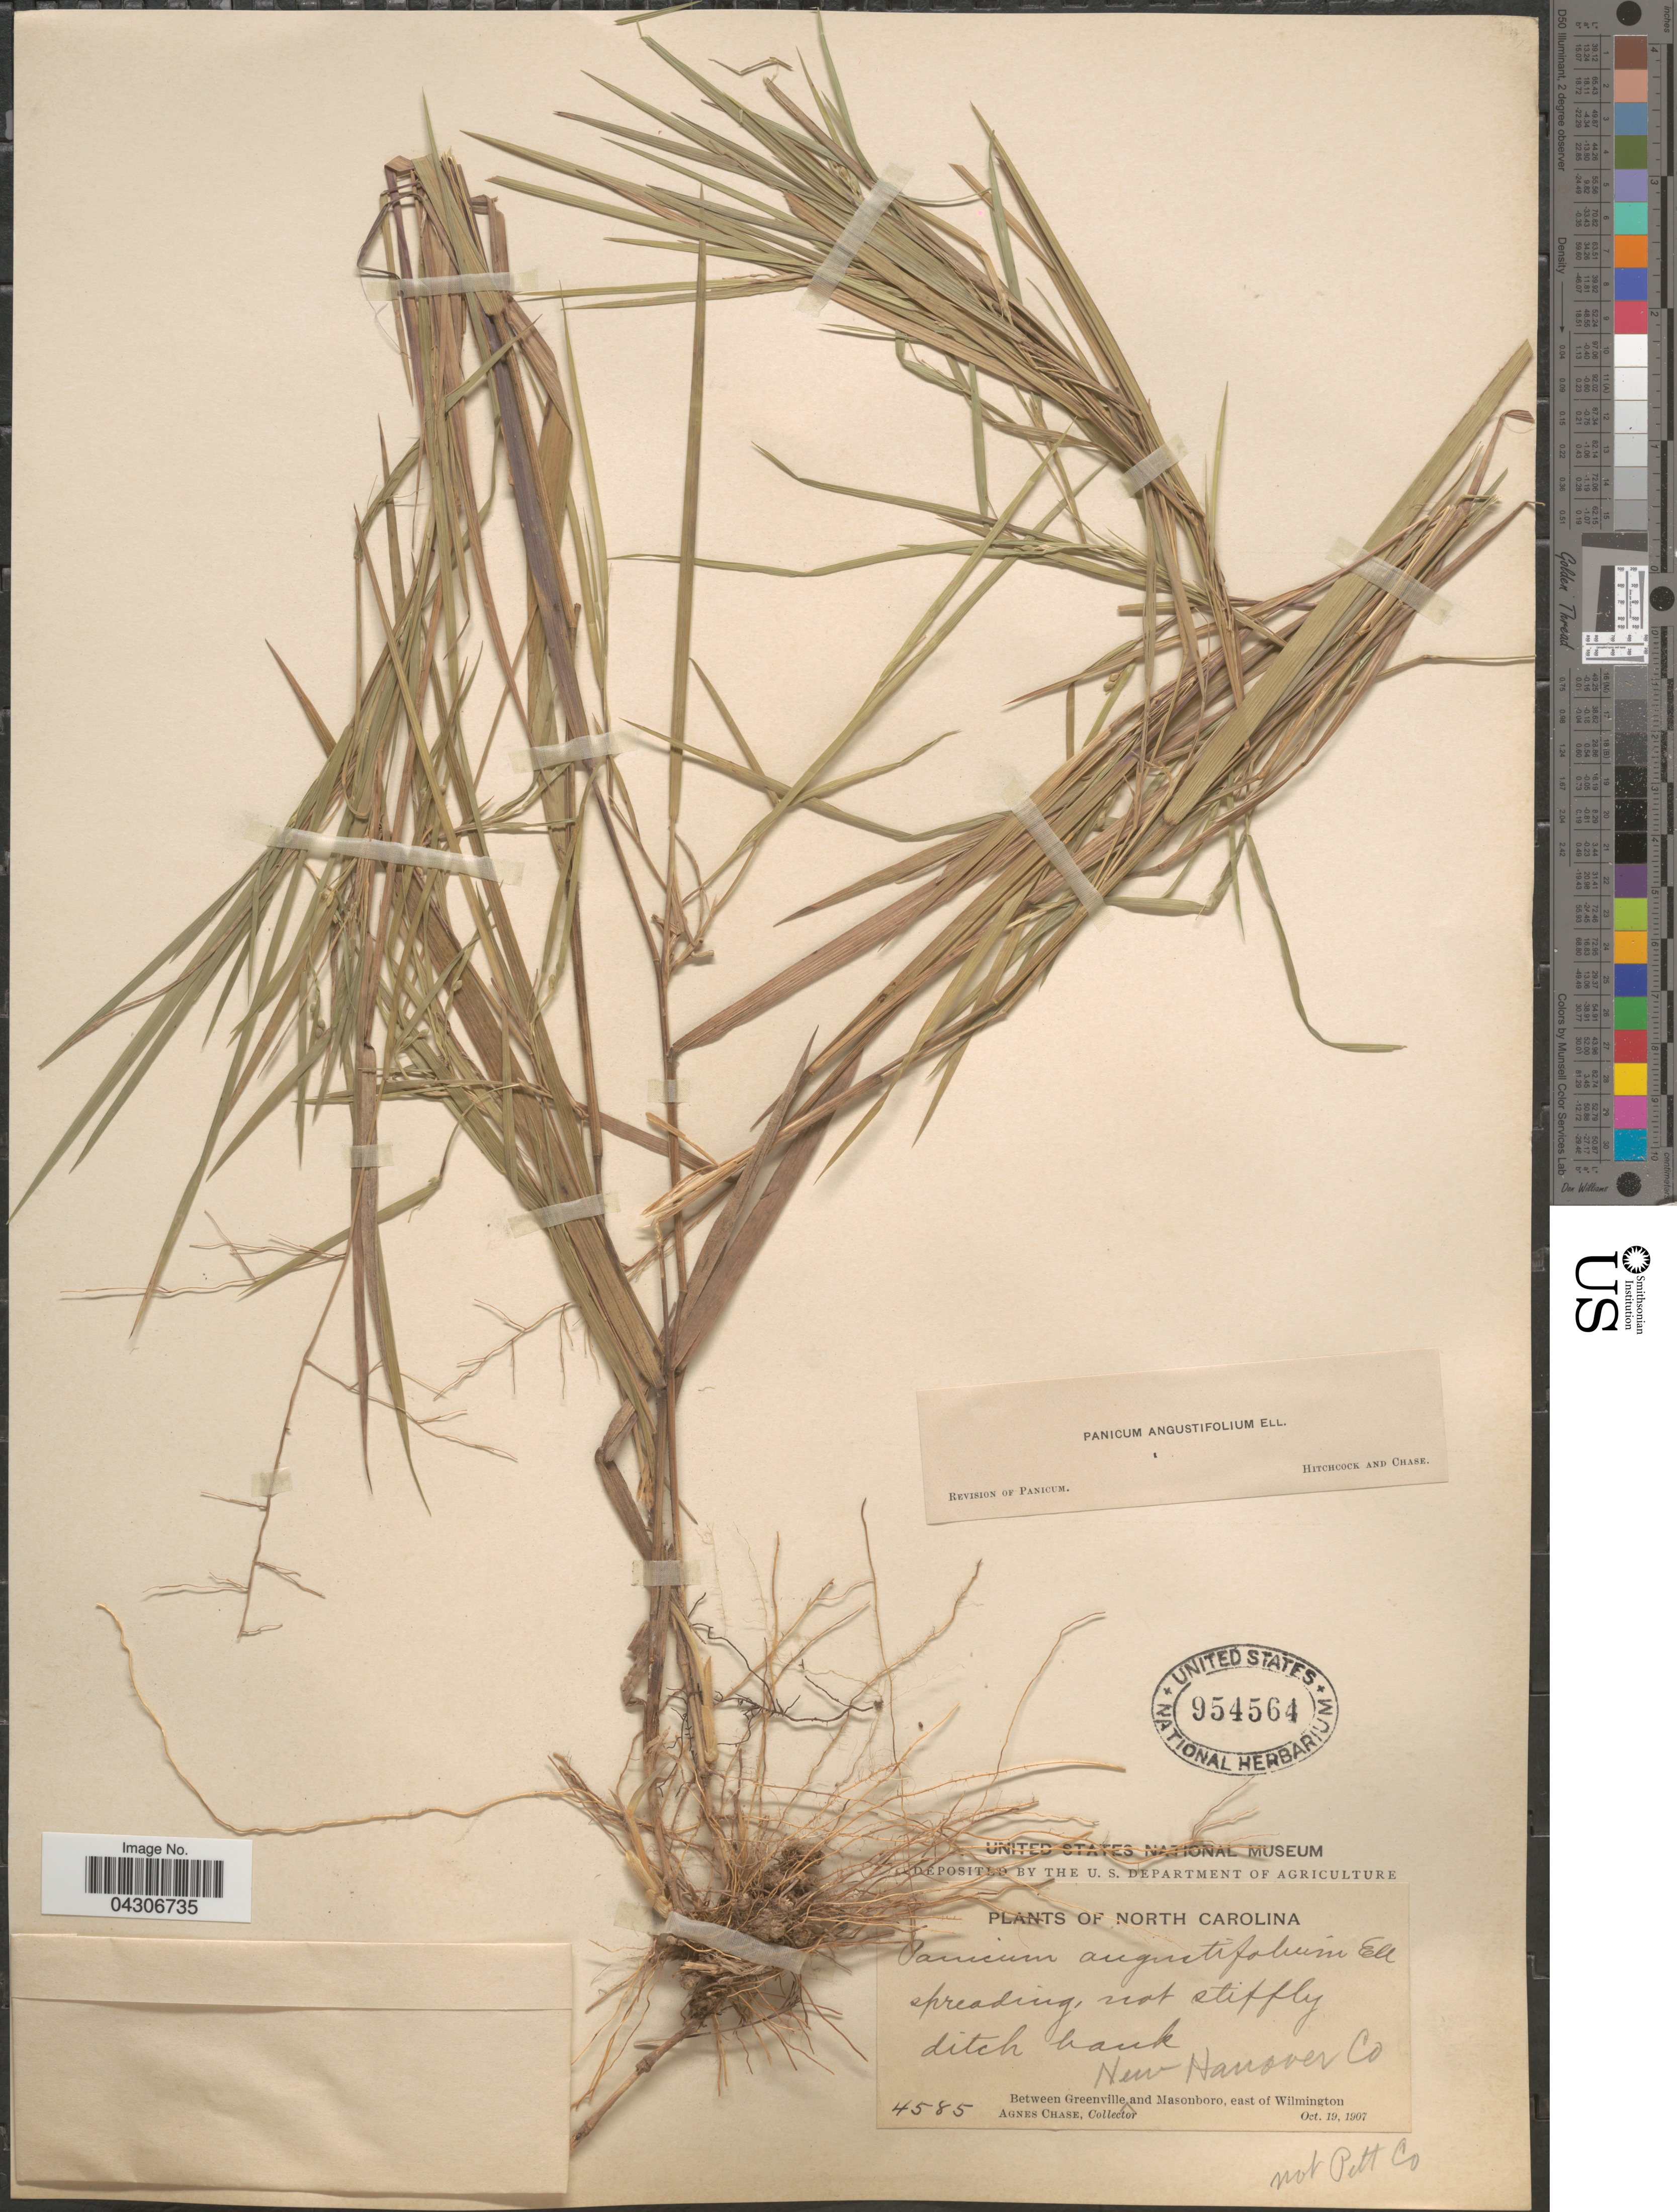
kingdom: Plantae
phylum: Tracheophyta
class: Liliopsida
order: Poales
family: Poaceae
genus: Dichanthelium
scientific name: Dichanthelium aciculare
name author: (Desv. ex Poir.) Gould & C.A. Clark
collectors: A. Chase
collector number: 4585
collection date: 1907-10-19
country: United States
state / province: North Carolina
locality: Between Greenville New Hanover Co and Masonboro, east of Wilmington.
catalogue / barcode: US 954564